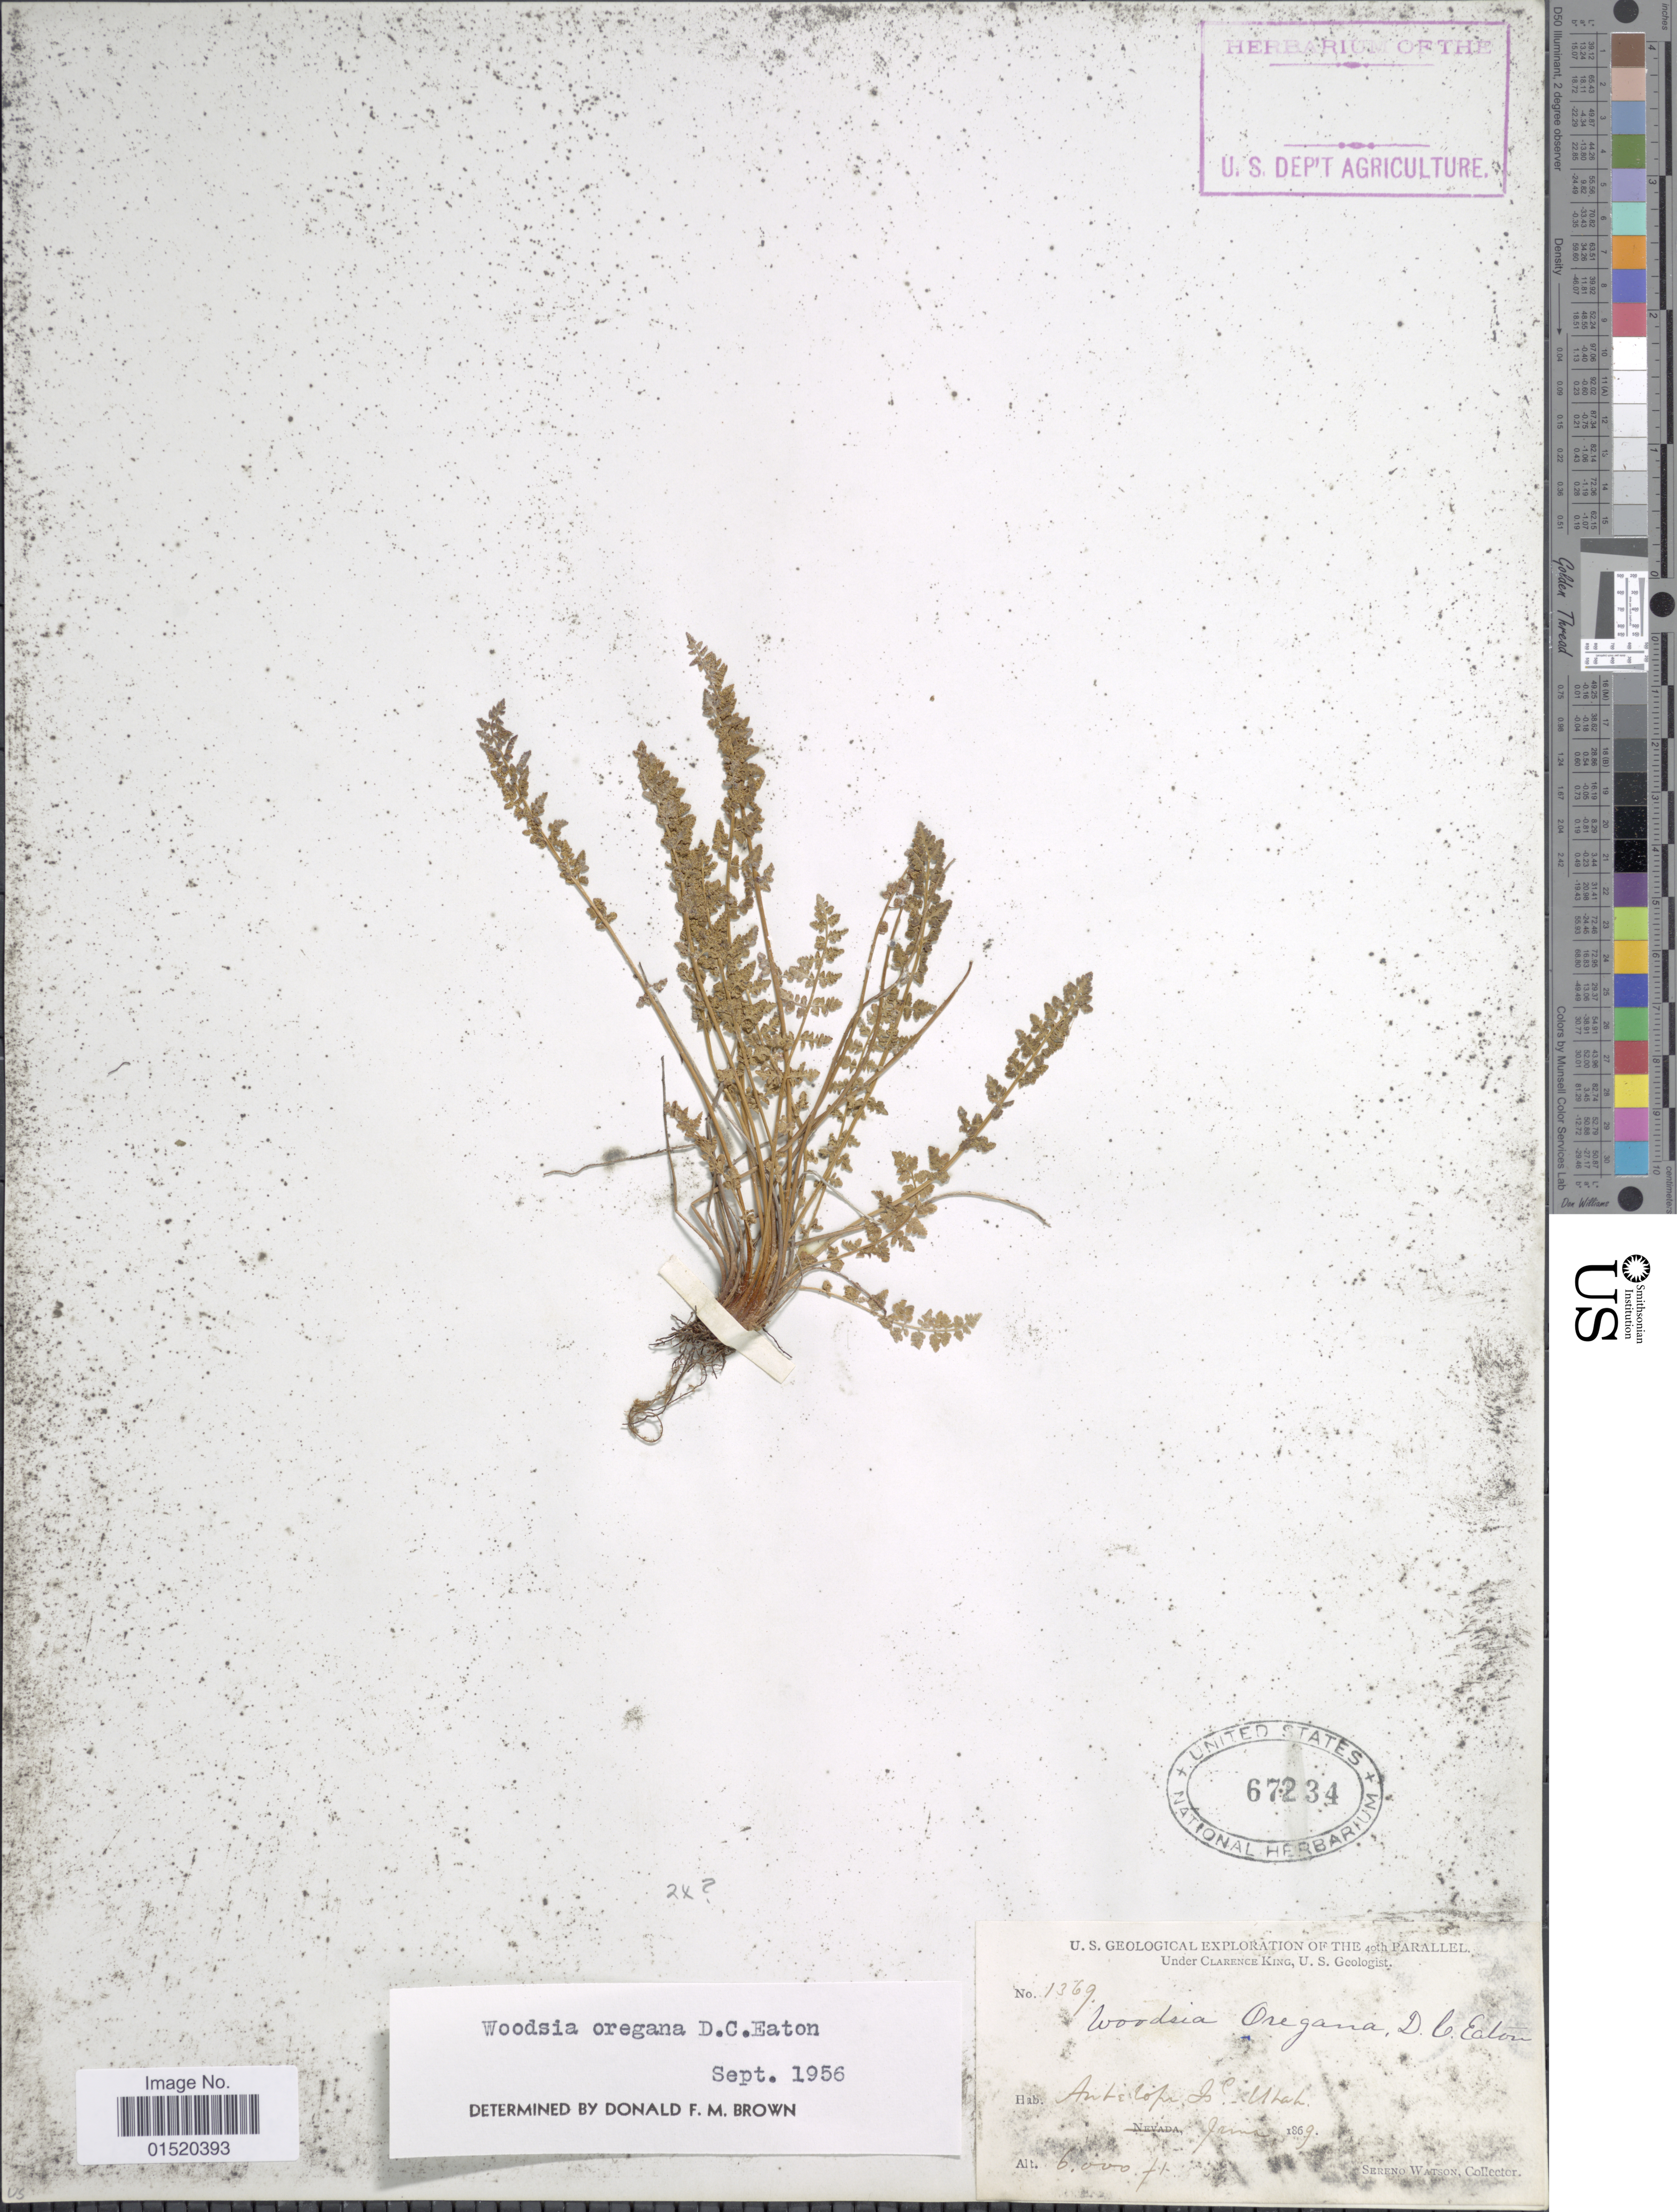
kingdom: Plantae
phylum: Tracheophyta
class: Polypodiopsida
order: Polypodiales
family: Woodsiaceae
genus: Woodsia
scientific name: Woodsia oregana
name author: D.C. Eaton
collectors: S. Watson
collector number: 1369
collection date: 1869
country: United States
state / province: Utah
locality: Antelope Is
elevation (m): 1829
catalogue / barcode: US 67234